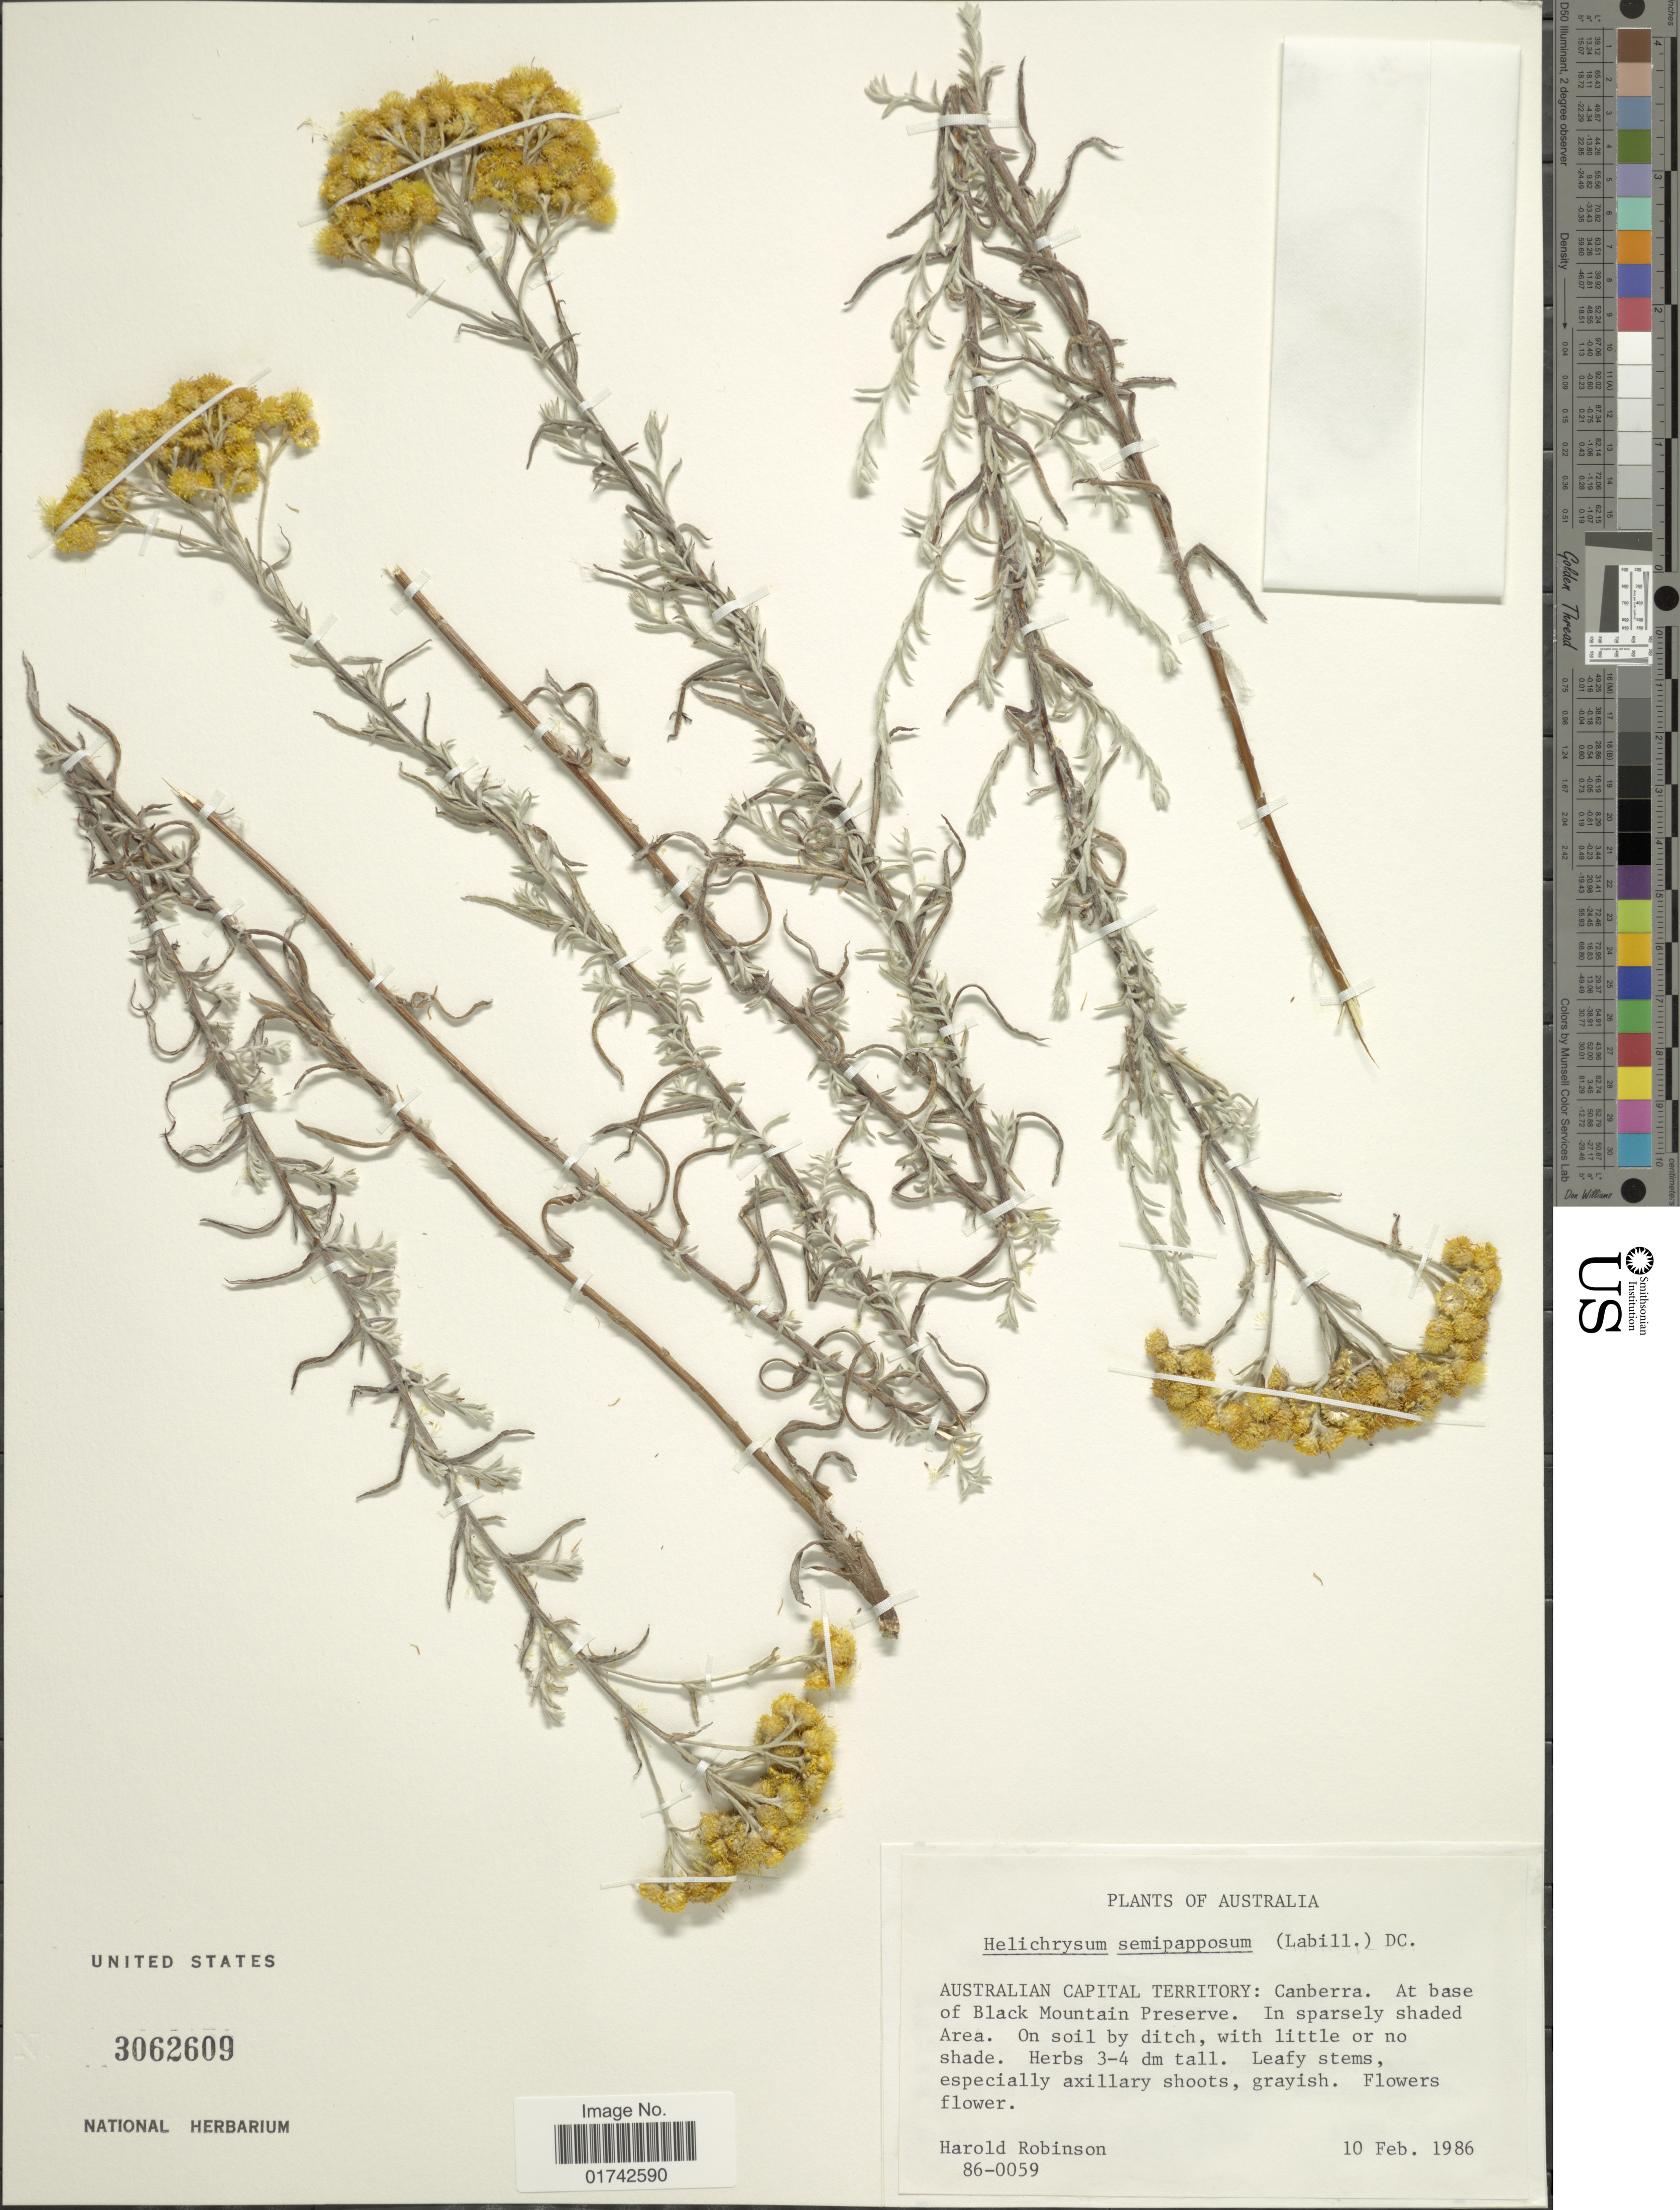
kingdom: Plantae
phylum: Tracheophyta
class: Magnoliopsida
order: Asterales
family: Asteraceae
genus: Helichrysum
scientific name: Helichrysum semipapposum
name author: DC.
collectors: H. Robinson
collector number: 86-0059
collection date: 1986-02-10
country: Australia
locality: Australian Capital Territory: Canberra. At base of Black Mountain Preserve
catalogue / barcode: US 3062609